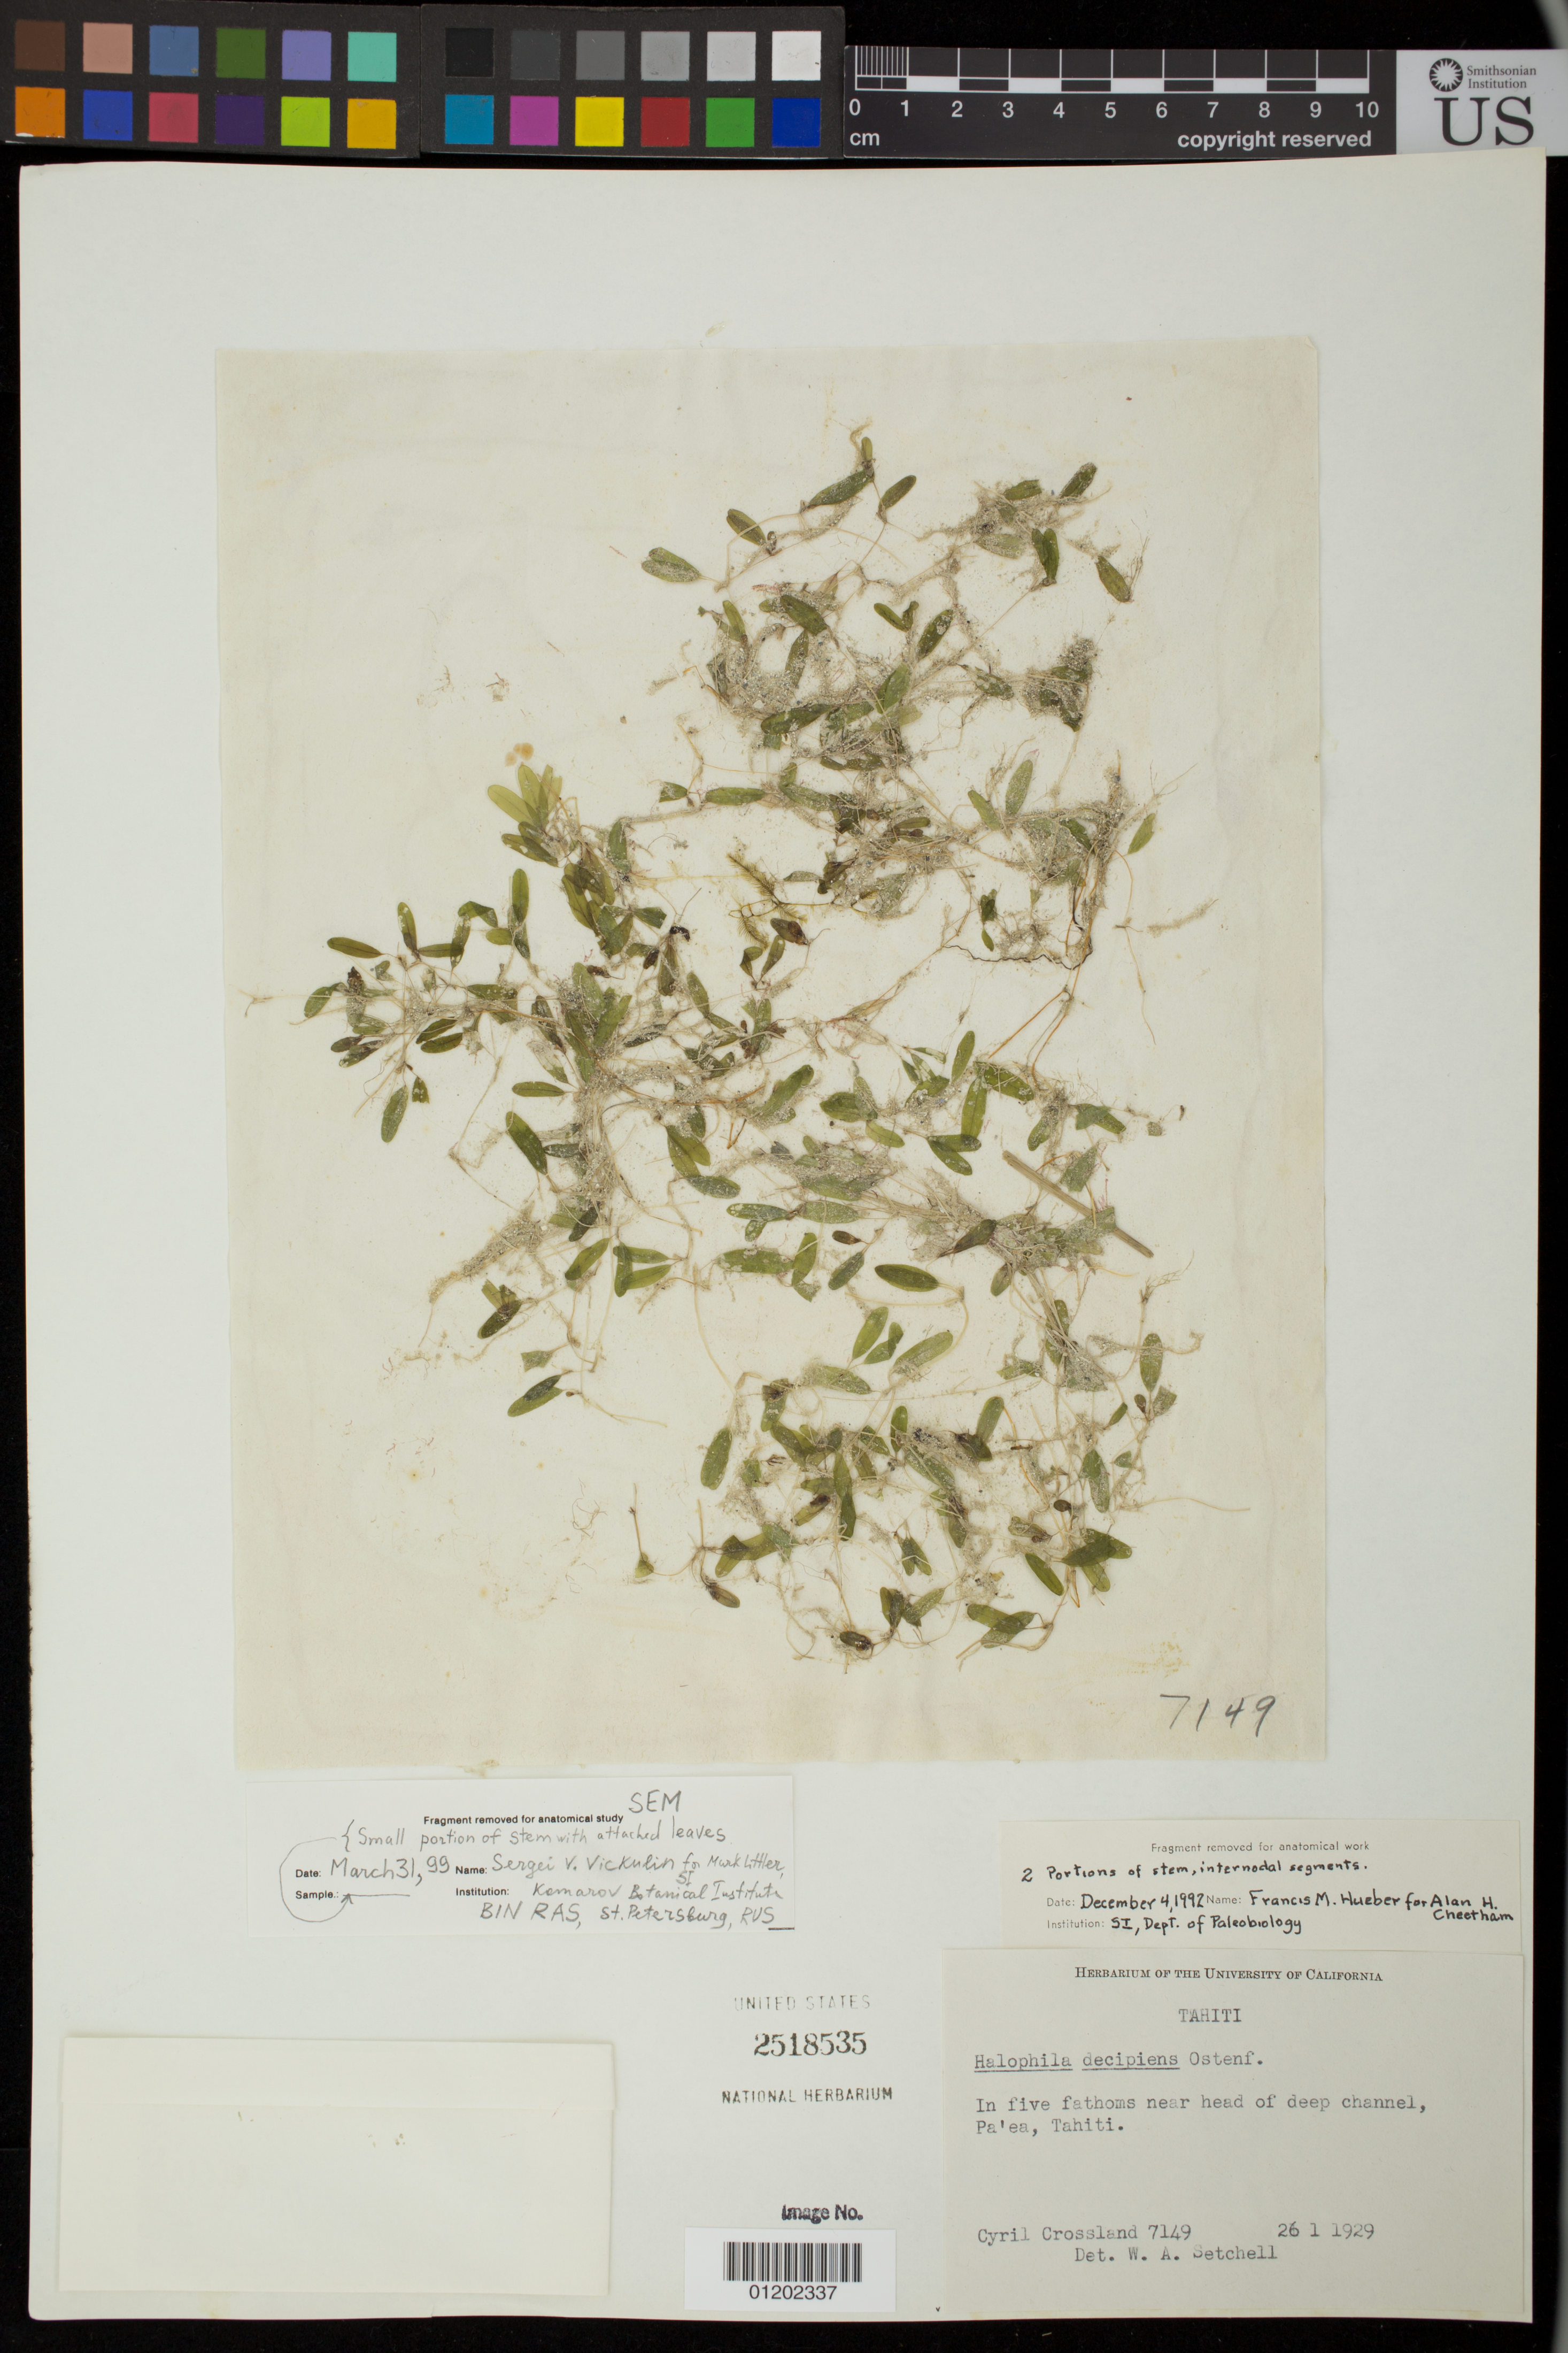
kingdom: Plantae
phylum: Tracheophyta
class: Liliopsida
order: Alismatales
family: Hydrocharitaceae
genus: Halophila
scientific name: Halophila decipiens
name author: Ostenf.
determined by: Setchell, William A.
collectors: C. Crossland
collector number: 7149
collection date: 1929-01-01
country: French Polynesia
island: Tahiti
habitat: Near head of deep channel.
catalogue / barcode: US 2518535